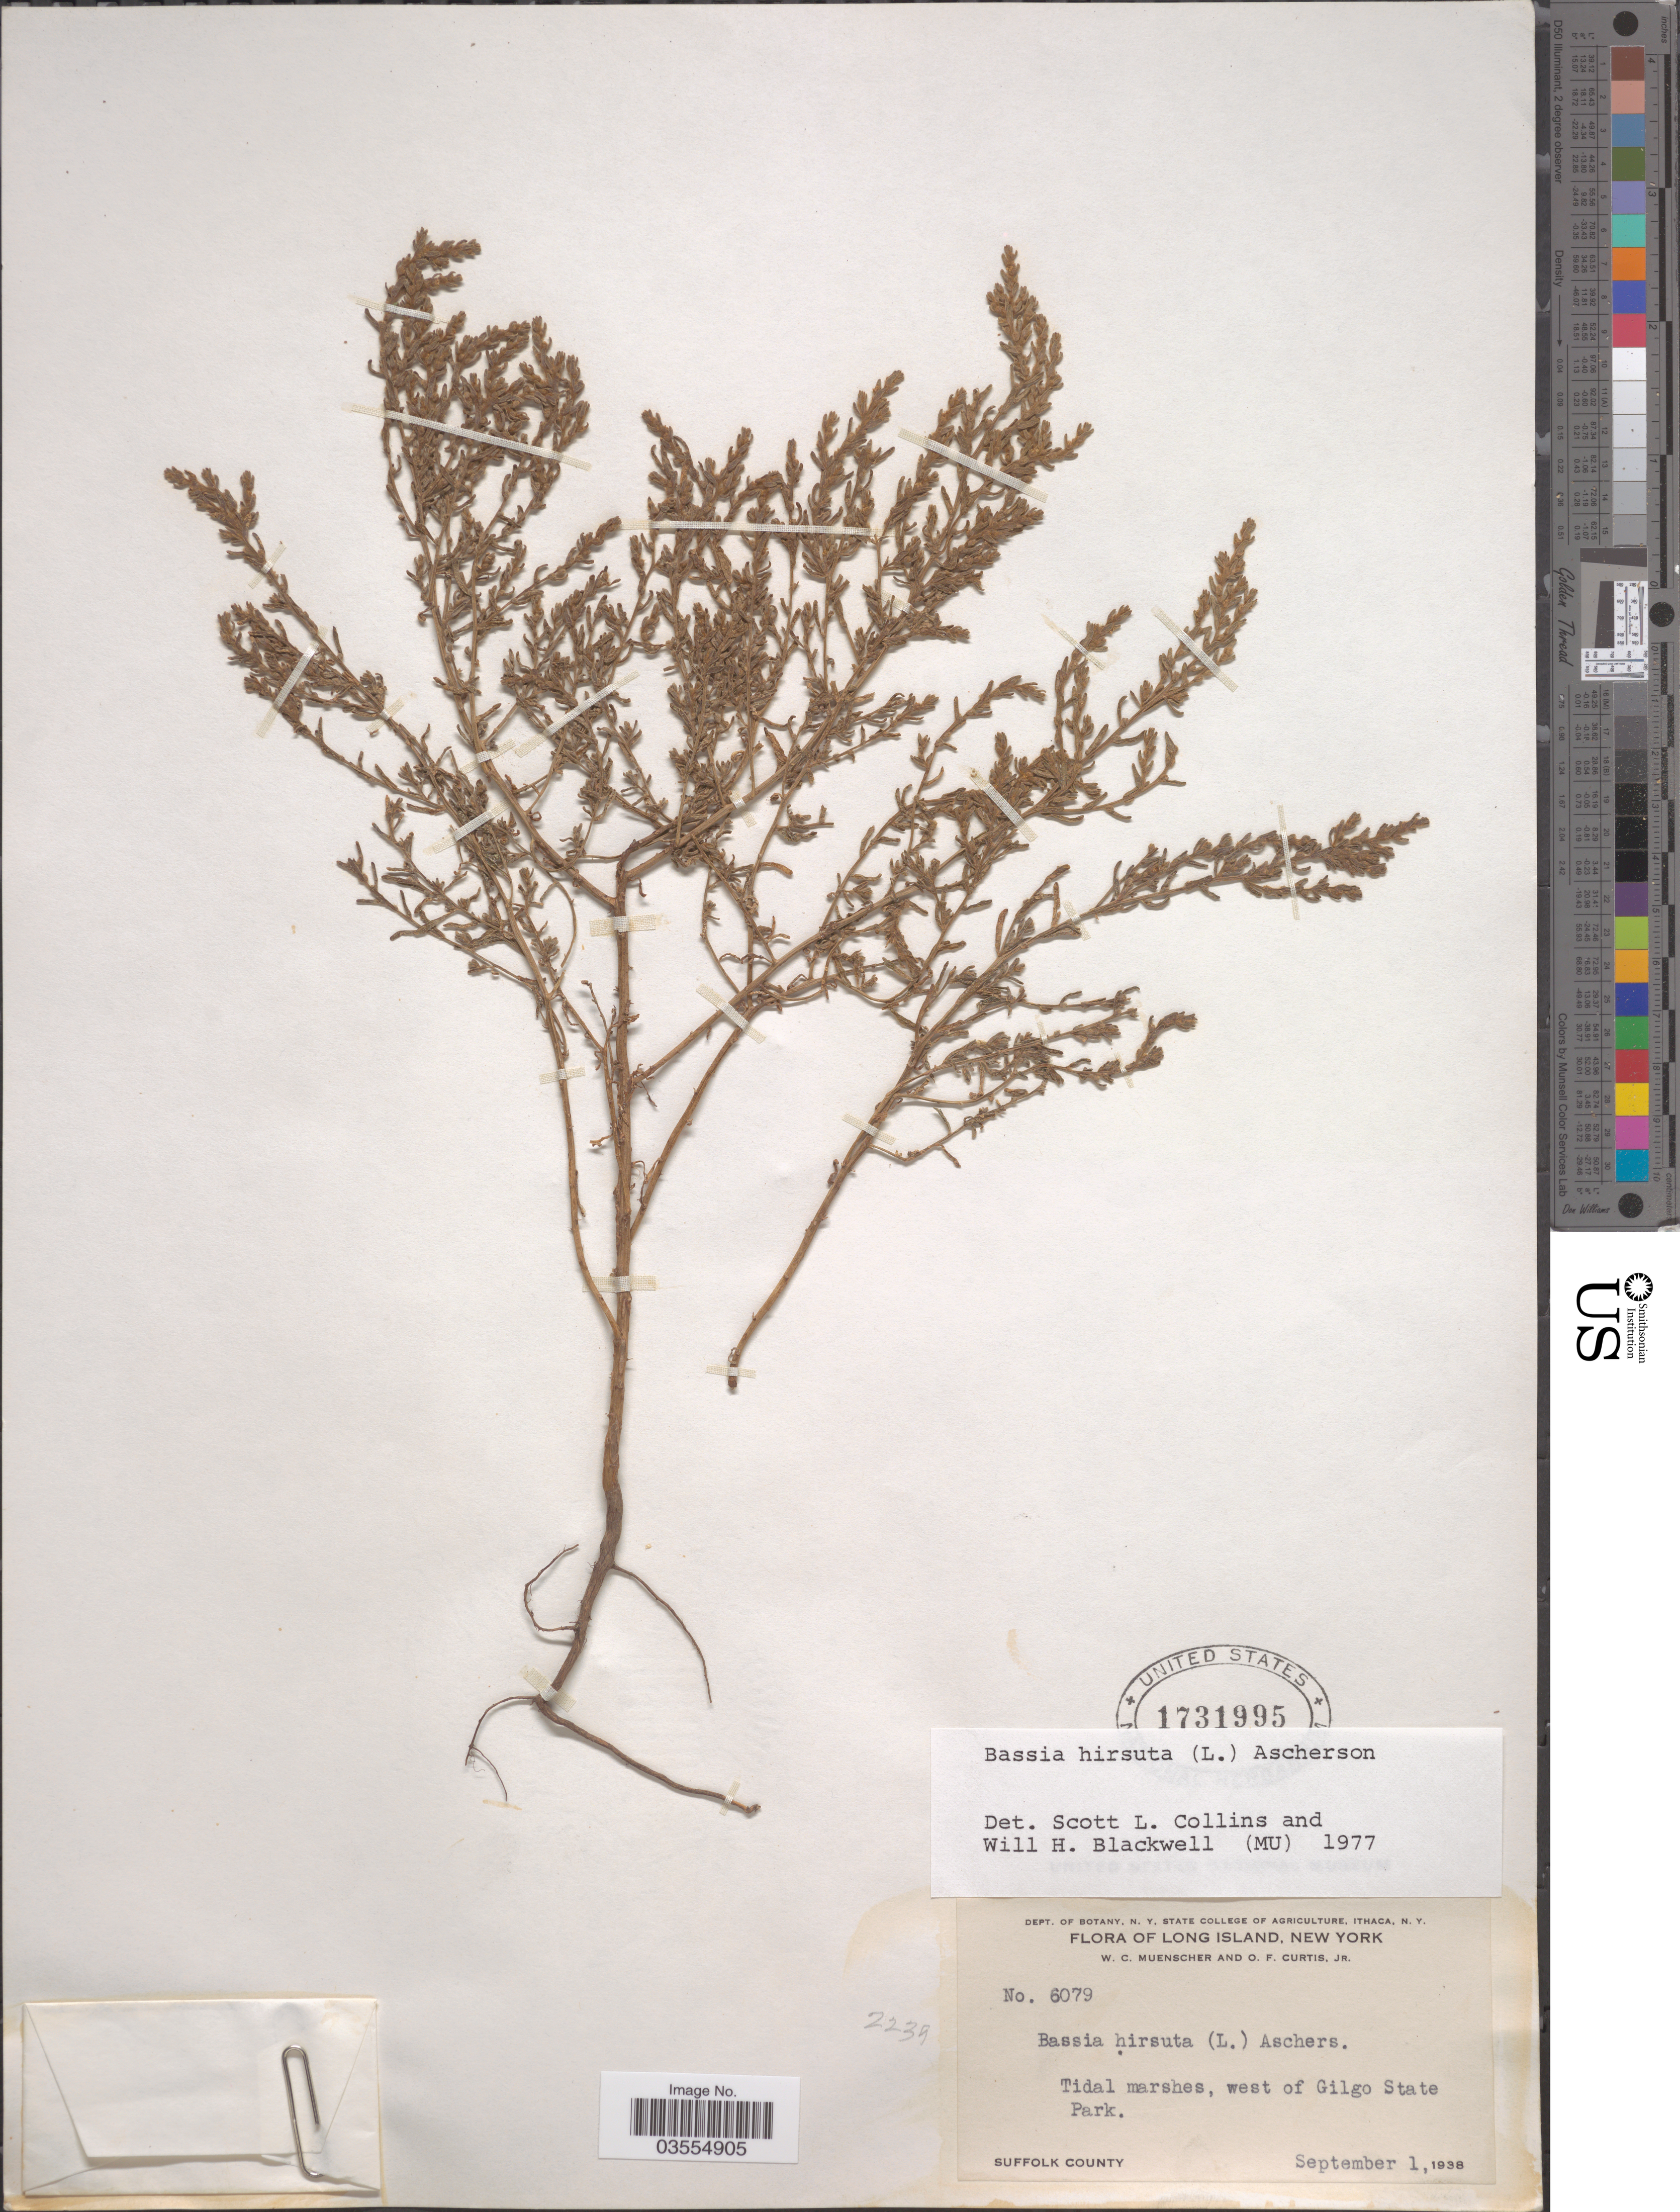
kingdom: Plantae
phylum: Tracheophyta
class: Magnoliopsida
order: Caryophyllales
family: Amaranthaceae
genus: Spirobassia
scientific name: Spirobassia hirsuta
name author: (L.) Freitag & G. Kadereit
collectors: W. Muenscher & O. Curtis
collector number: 6079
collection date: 1938-09-01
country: United States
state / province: New York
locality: Long Island, Tidal marshes, west of Gilgo State Park. Suffolk County.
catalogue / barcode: US 1731995